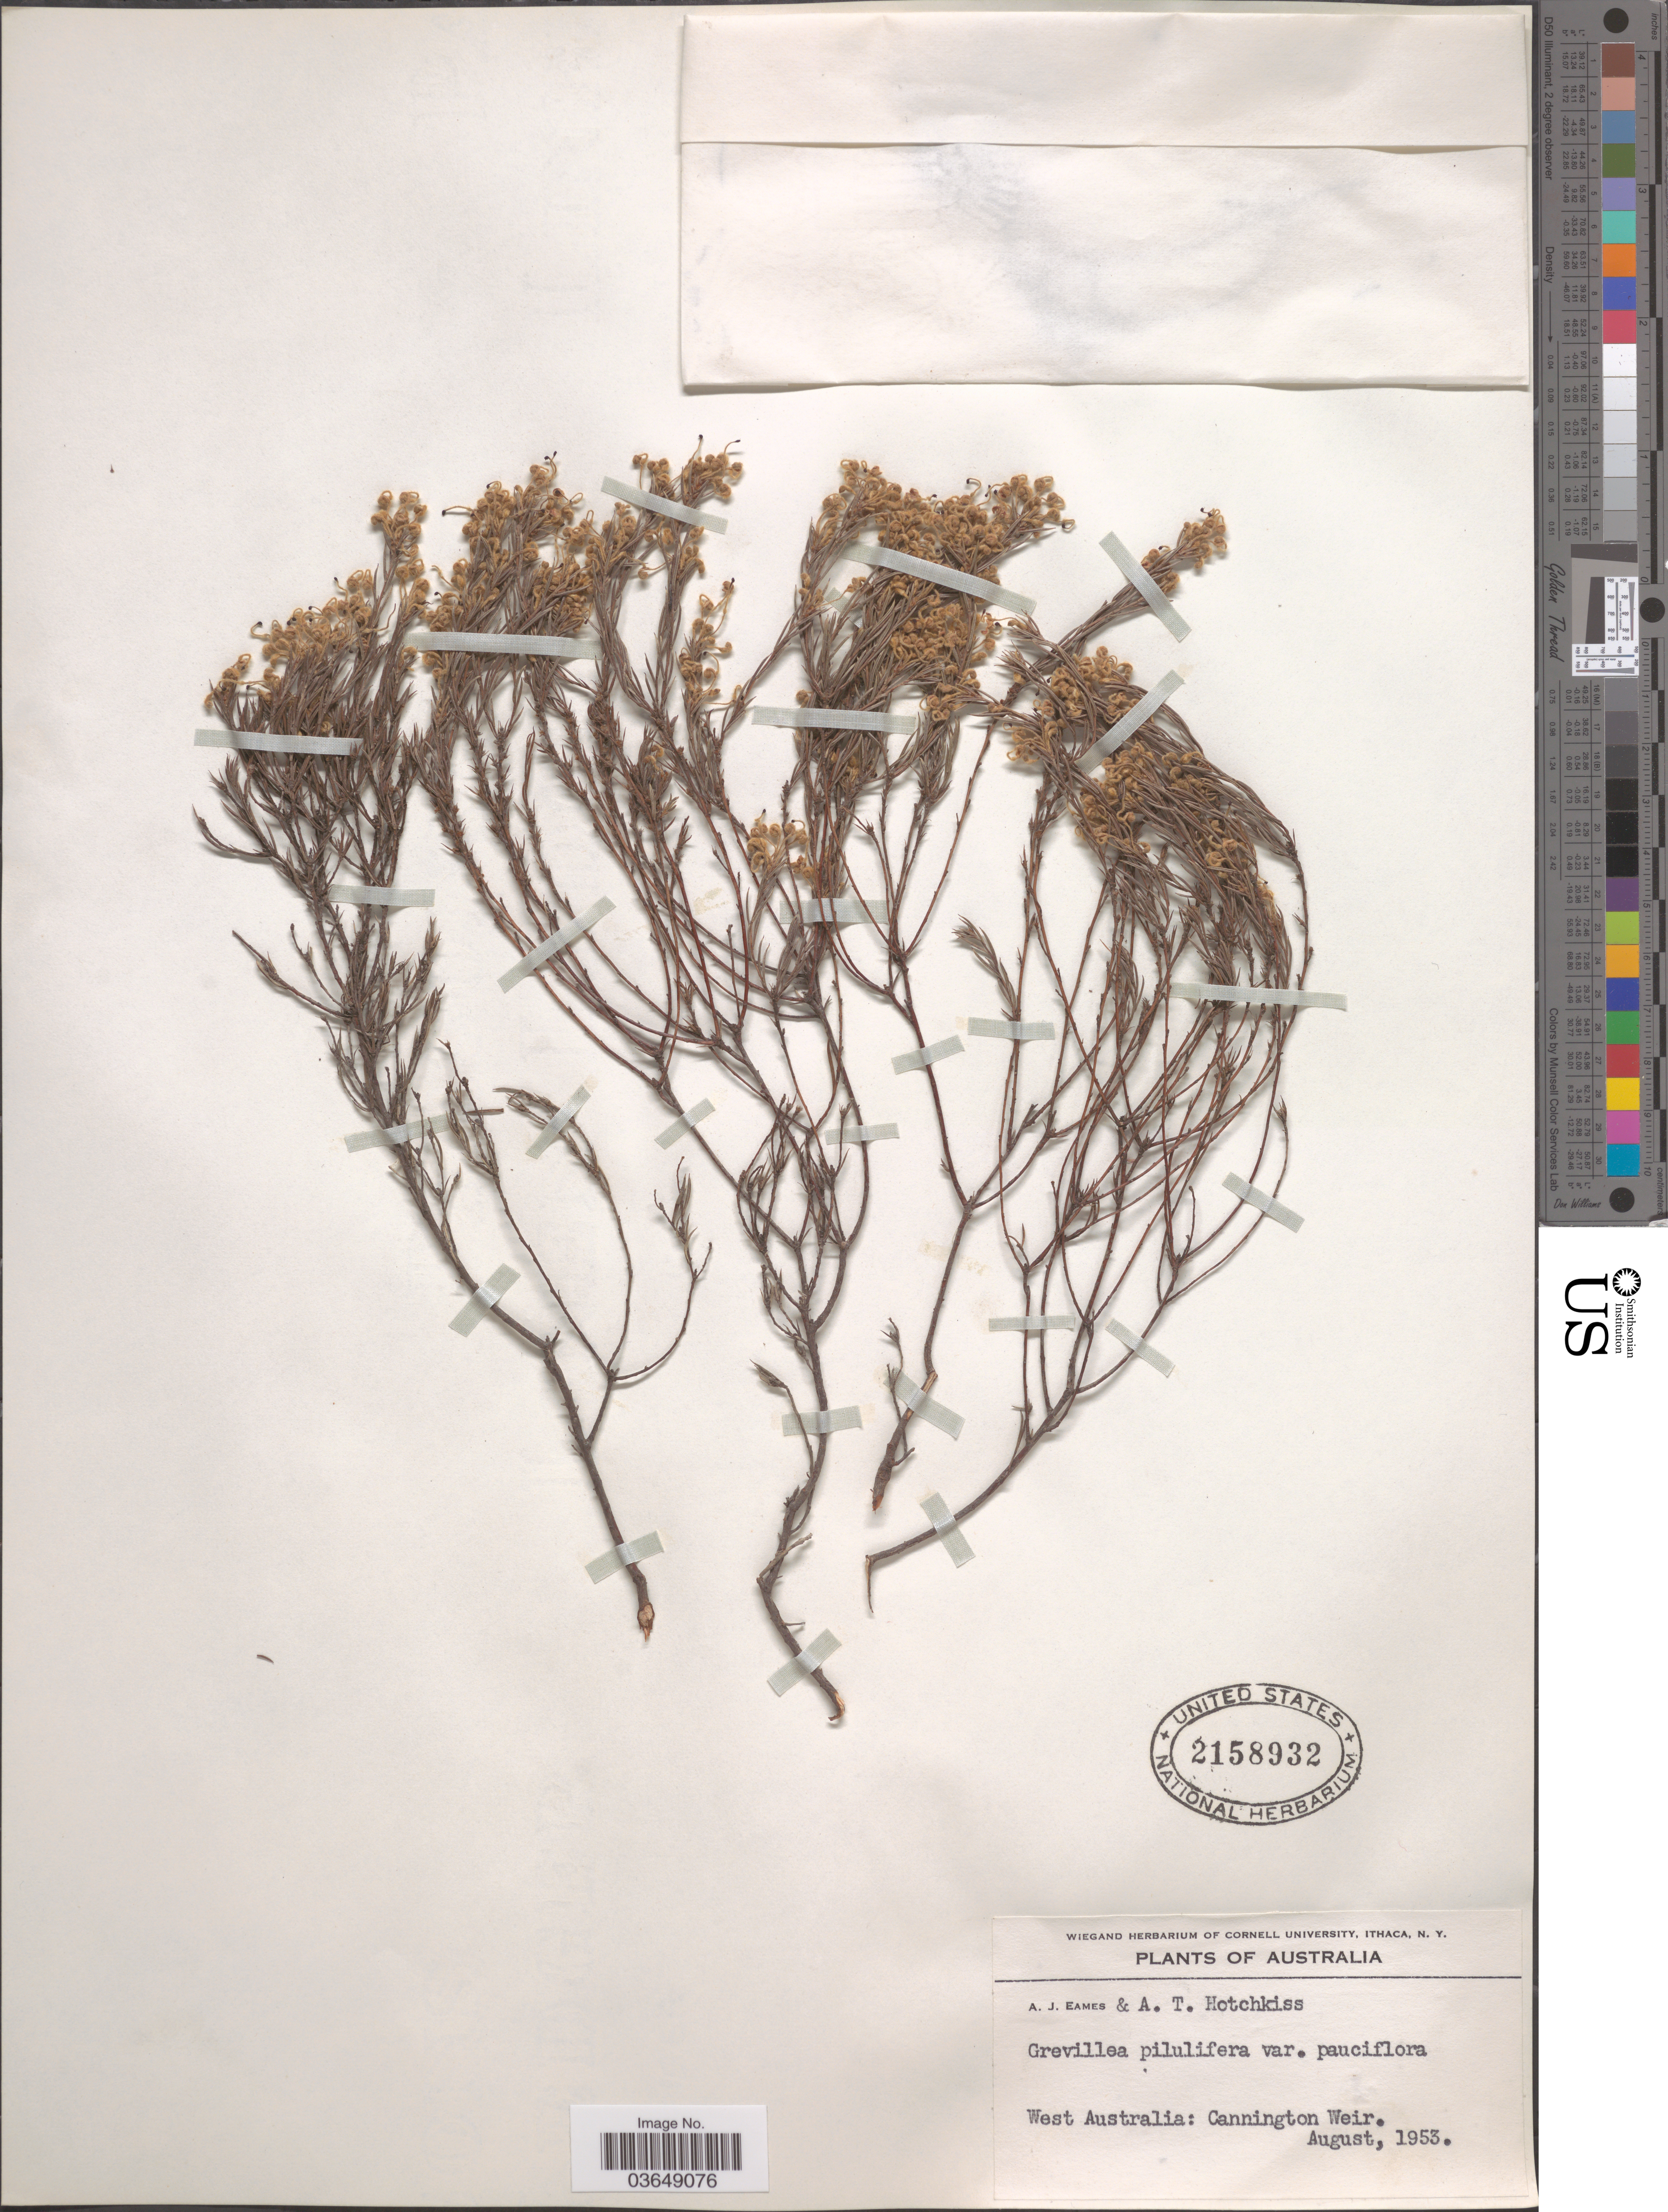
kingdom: Plantae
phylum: Tracheophyta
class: Magnoliopsida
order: Proteales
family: Proteaceae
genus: Grevillea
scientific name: Grevillea pilulifera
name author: (Lindl.) Druce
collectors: A. J. Eames & A. Hotchkiss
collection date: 1953-08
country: Australia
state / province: Western Australia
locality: West Australia: Cannington Weir.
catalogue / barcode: US 2158932